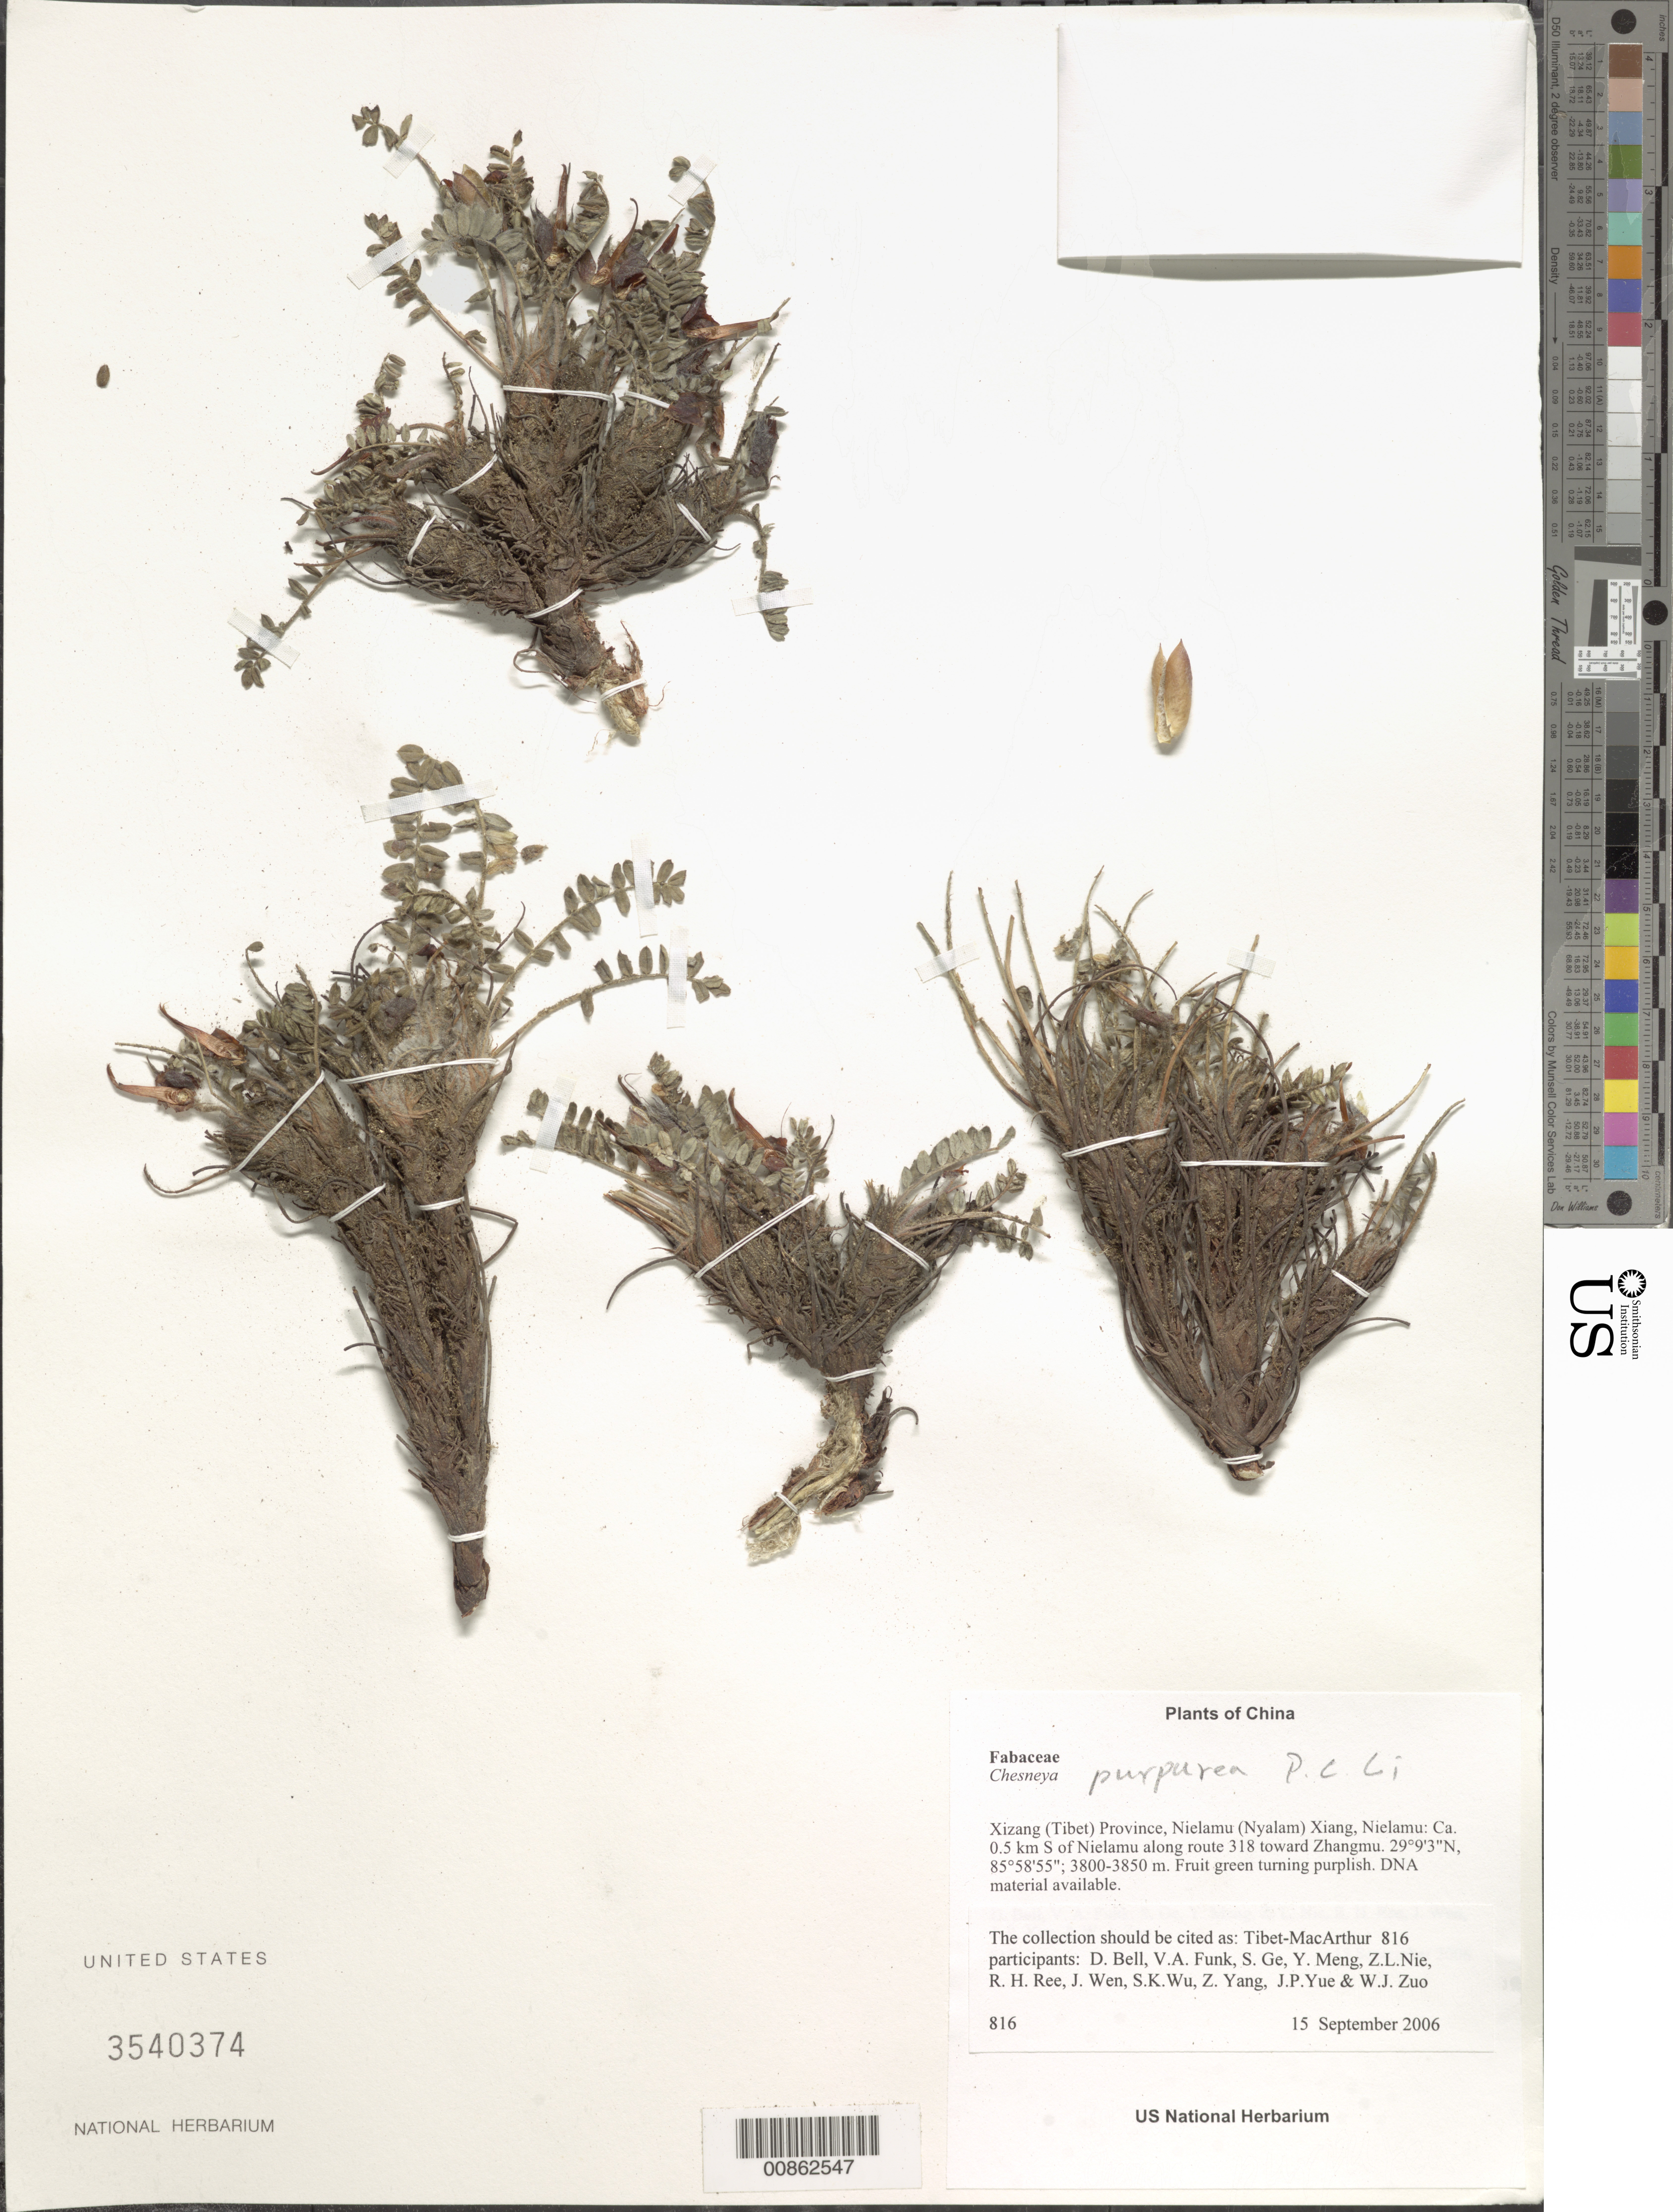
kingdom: Plantae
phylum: Tracheophyta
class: Magnoliopsida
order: Fabales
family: Fabaceae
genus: Chesneya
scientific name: Chesneya sp.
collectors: Tibet-MacArthur, D. A. Bell, V. Funk, S. Ge, Y. Meng, Z. Nie, R. Ree, J. Wen, J. Yue & W. Zuo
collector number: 816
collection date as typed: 15 Sep 2006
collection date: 2006-09-15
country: China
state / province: Xizang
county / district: Gyirong Xian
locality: Nielamu. Ca. 0.5 km S of Nielamu along route 318 toward Zhangmu.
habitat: Dry sparsely vegetated slope with occasional small shrubs, primarily Berberis and Rosa.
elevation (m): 3800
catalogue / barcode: US 3540374